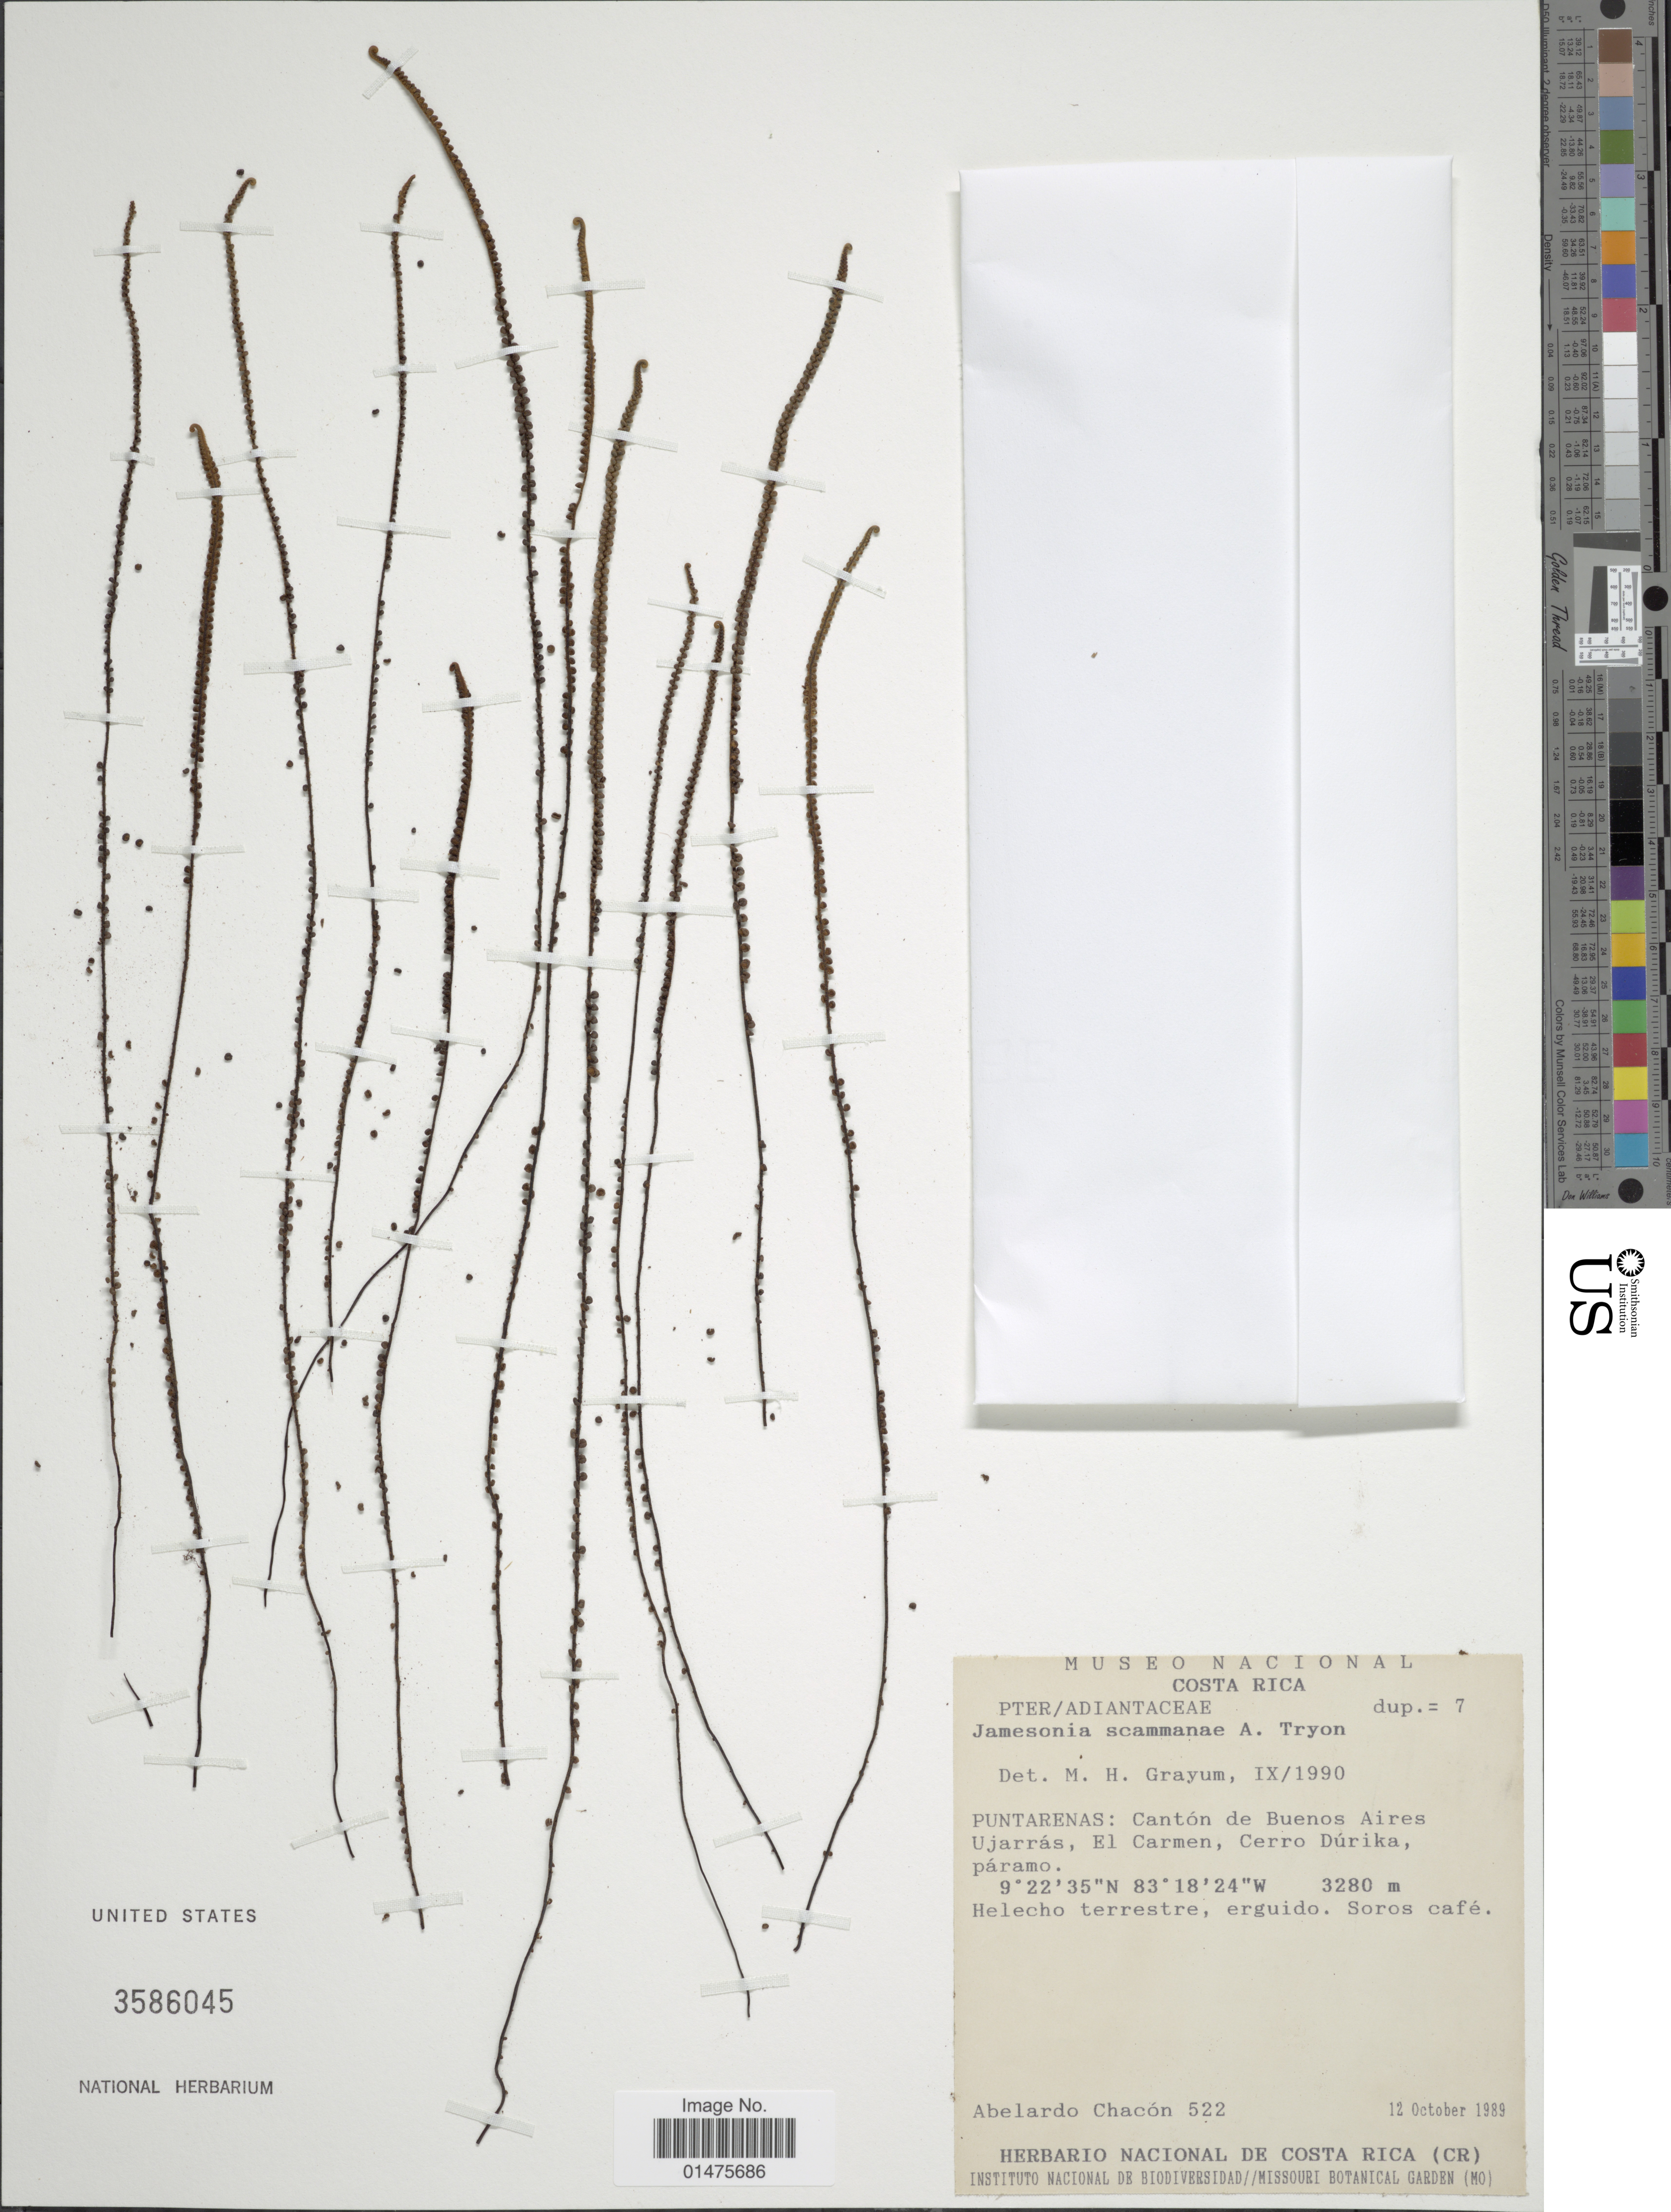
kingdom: Plantae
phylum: Tracheophyta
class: Polypodiopsida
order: Polypodiales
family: Pteridaceae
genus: Jamesonia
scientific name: Jamesonia scammanae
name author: A.F. Tryon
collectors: A. Chacon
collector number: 522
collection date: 1989-10-12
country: Costa Rica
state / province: Puntarenas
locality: Cantón de Buenos Aires Ujarrás, El Carmen, Cerro Dúika, páramo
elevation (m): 3280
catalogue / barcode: US 3586045